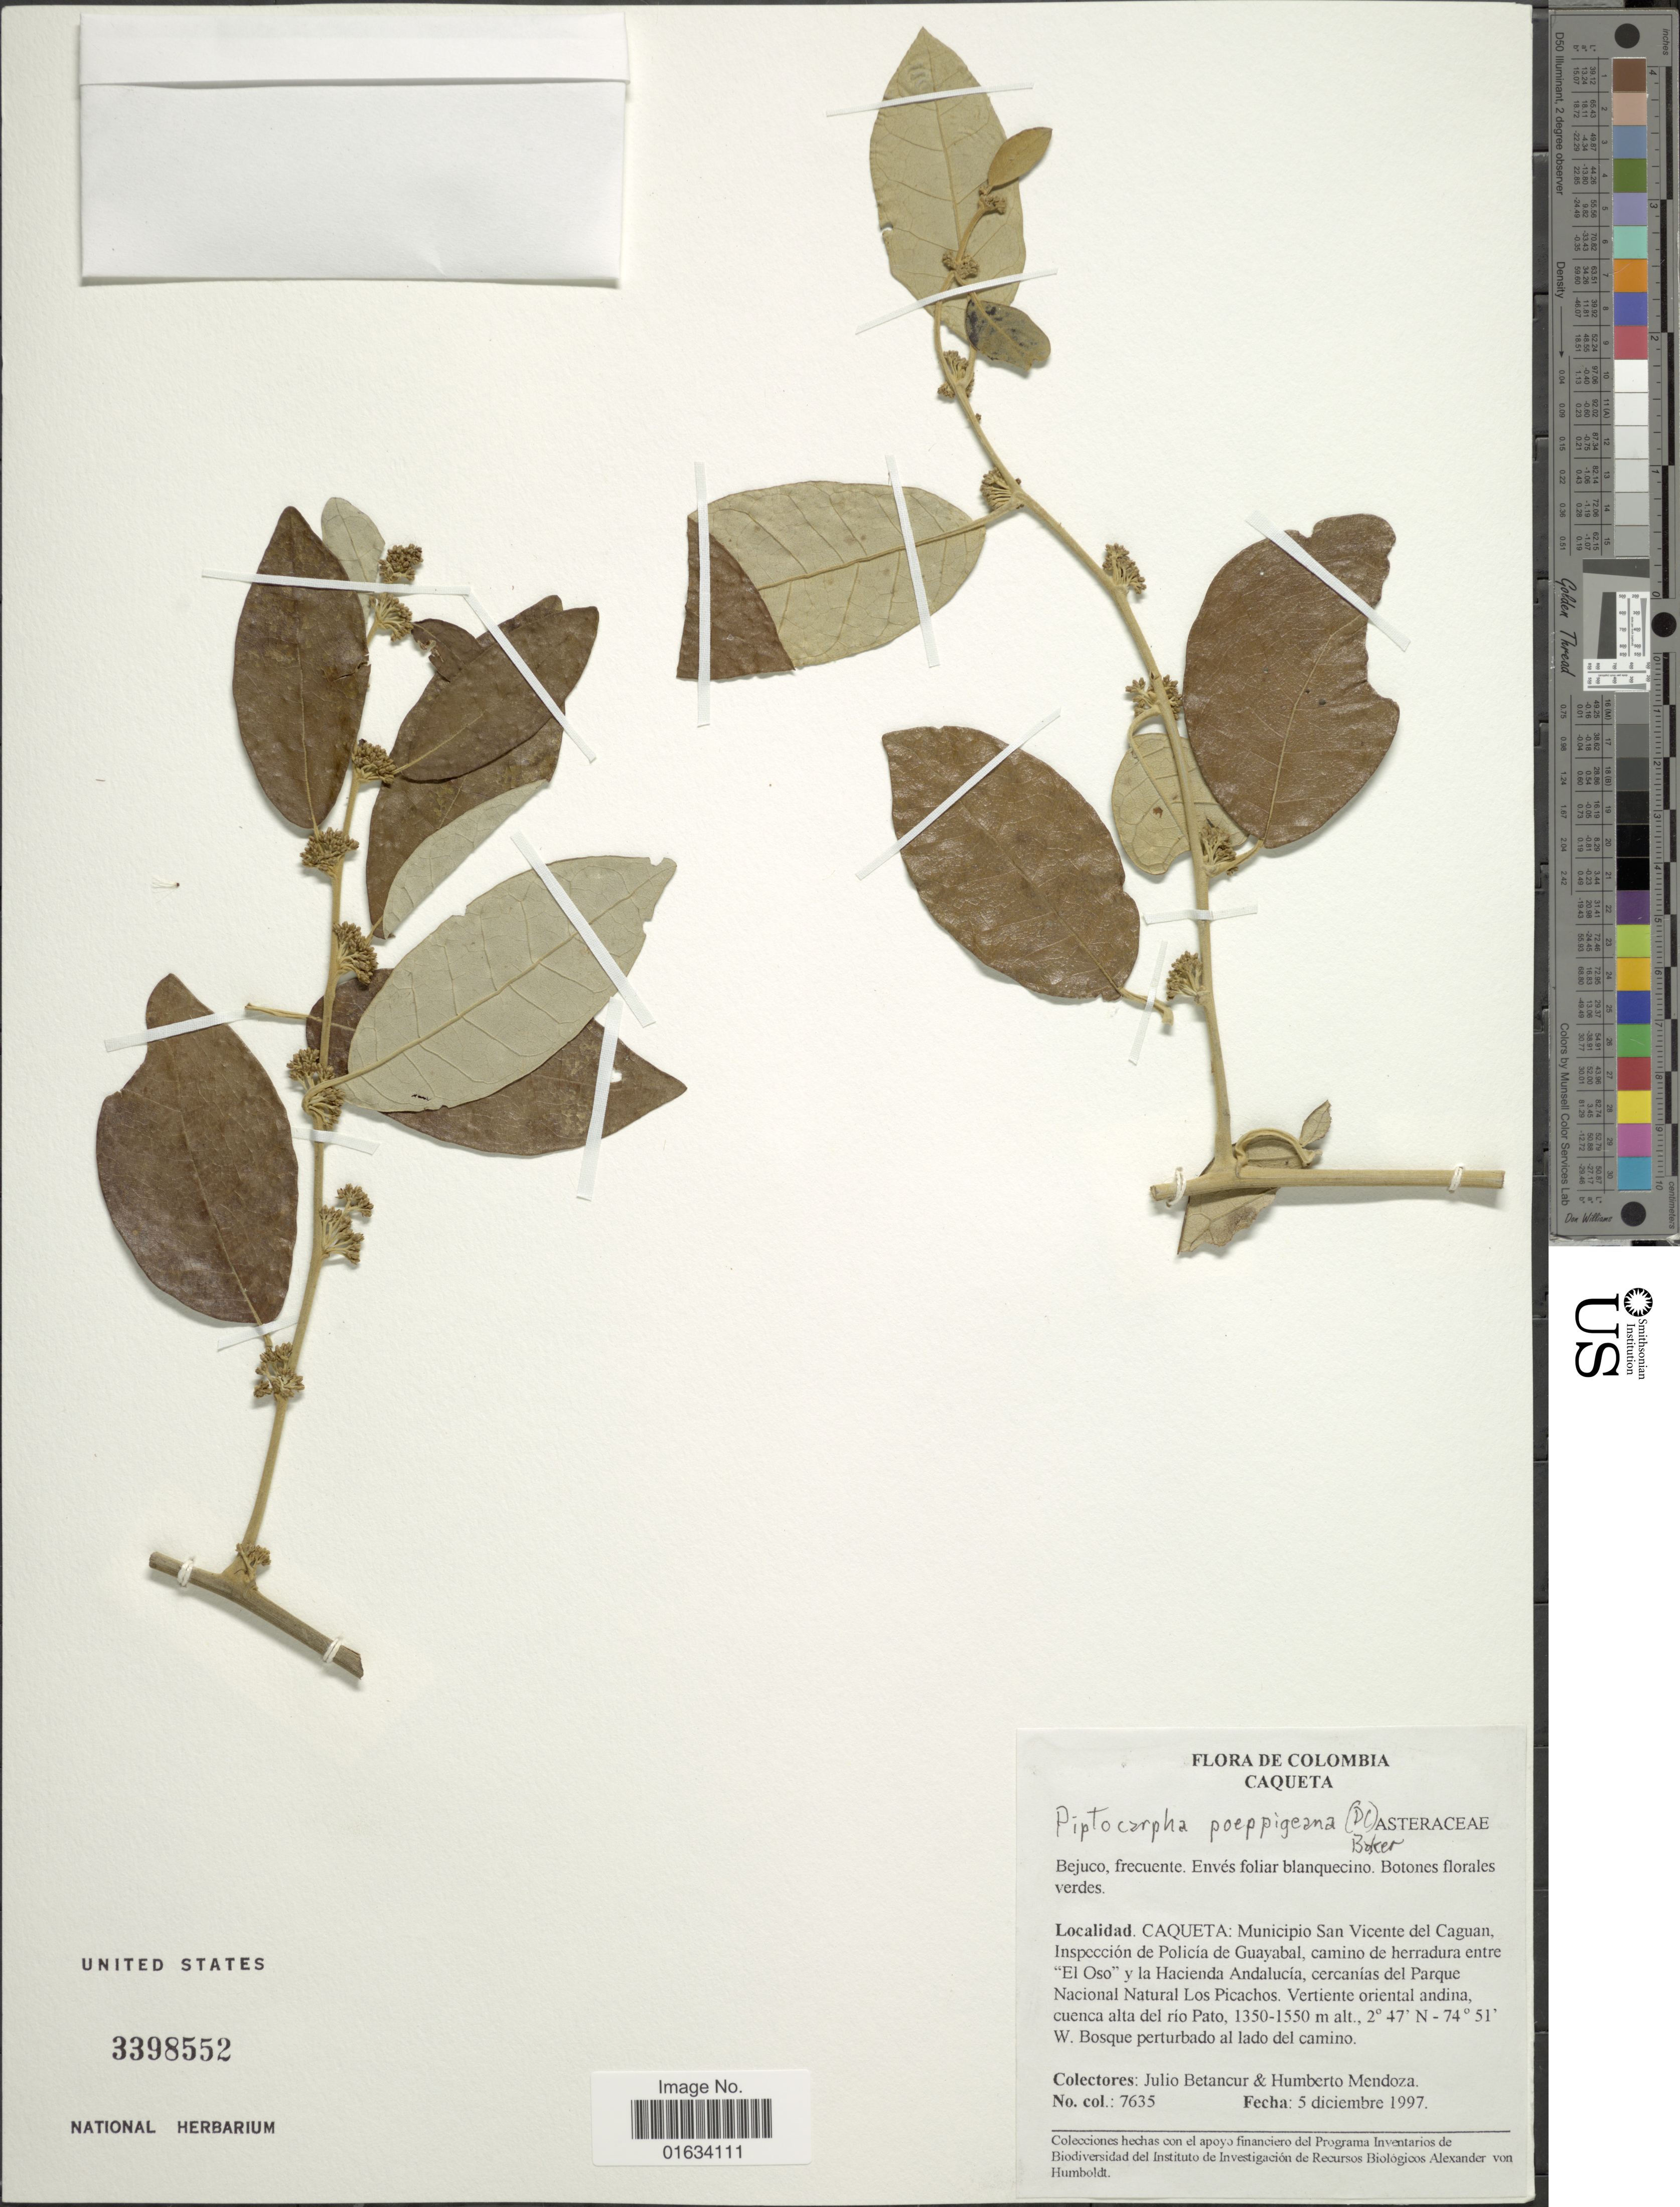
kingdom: Plantae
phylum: Tracheophyta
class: Magnoliopsida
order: Asterales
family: Asteraceae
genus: Piptocarpha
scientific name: Piptocarpha poeppigiana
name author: (DC.) Baker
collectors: J. Betancur & H. Mendoza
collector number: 7635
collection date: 1997-12-05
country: Colombia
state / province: Caquetá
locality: Colombia. Caquetá.: Municipio San Vicente del Caguan, Inspeccion de Policia de Guayabal, camino de herradura entre "El Oso" y la Hacienda Andalucia, cercanias del Parque Nacional Natural Los Picachos. Vertiente oriental andina, cuenca alta del rio Pato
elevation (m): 1350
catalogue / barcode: US 3398552